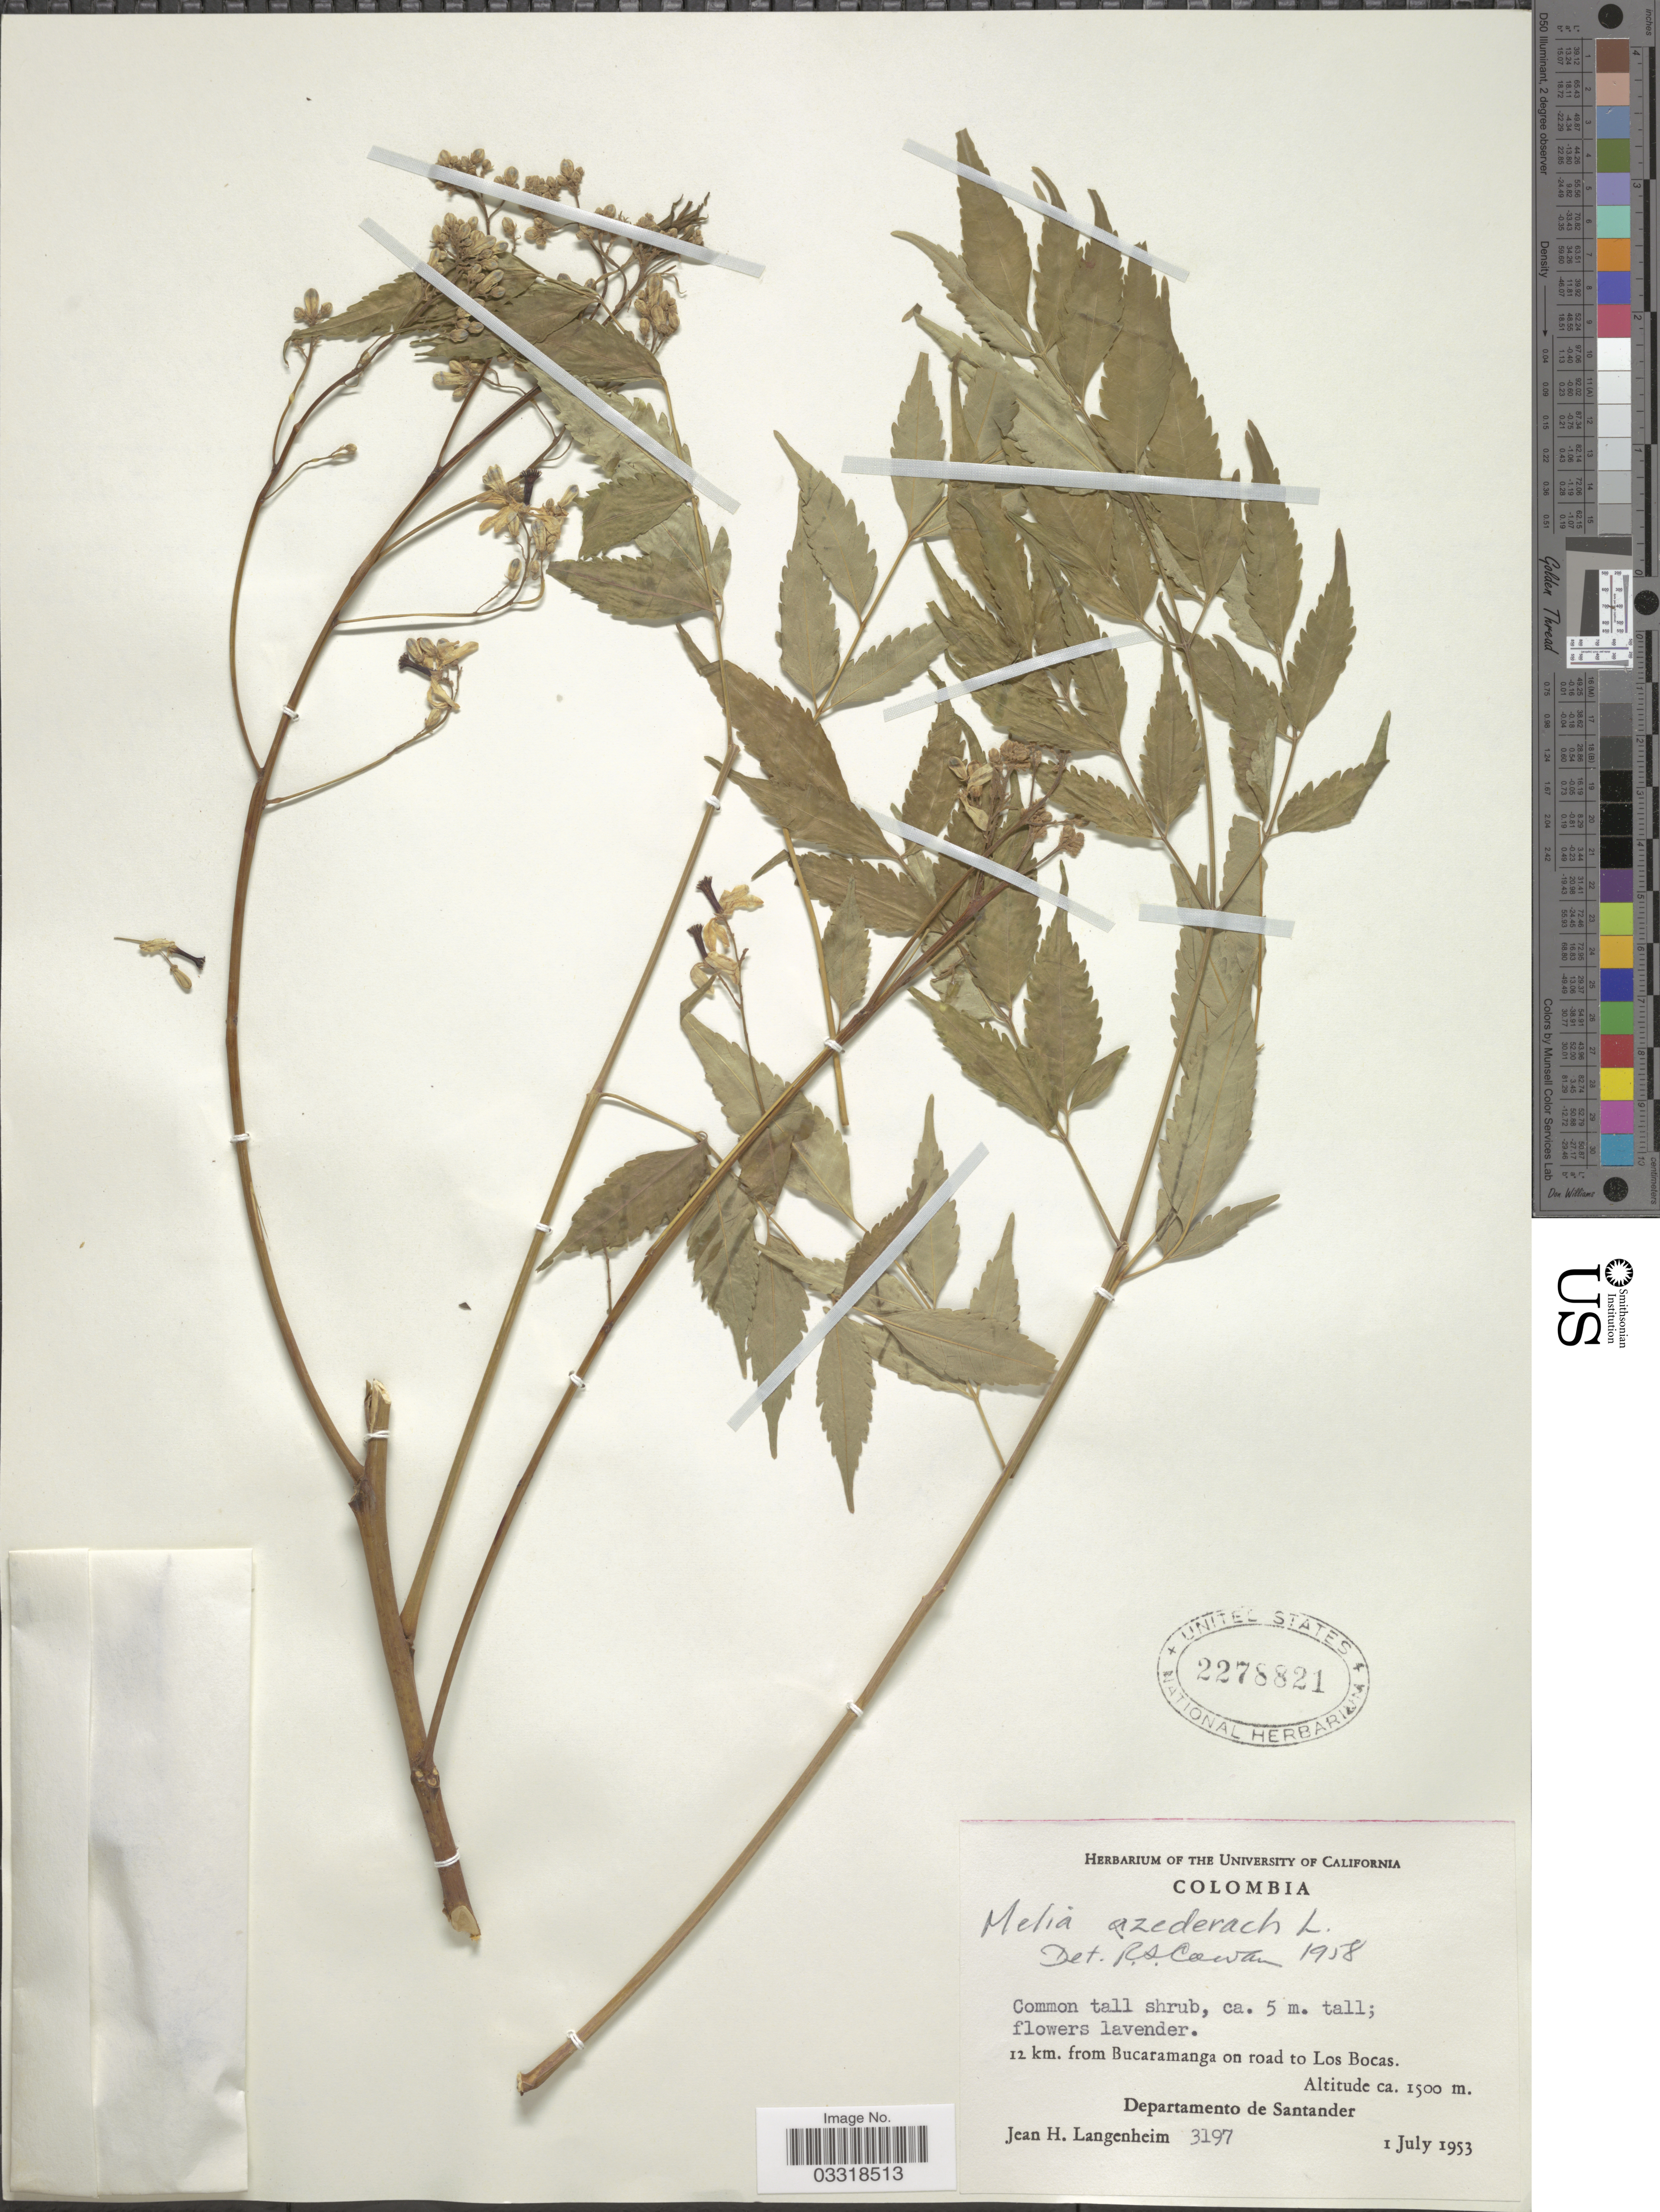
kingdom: Plantae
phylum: Tracheophyta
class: Magnoliopsida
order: Sapindales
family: Meliaceae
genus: Melia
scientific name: Melia azedarach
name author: L.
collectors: J. H. Langenheim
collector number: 3197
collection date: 1953-07-01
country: Colombia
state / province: Santander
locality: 12 km. from Bucaramanga on road to Los Bocas. Departamento de Santander.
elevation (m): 1500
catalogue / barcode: US 2278821